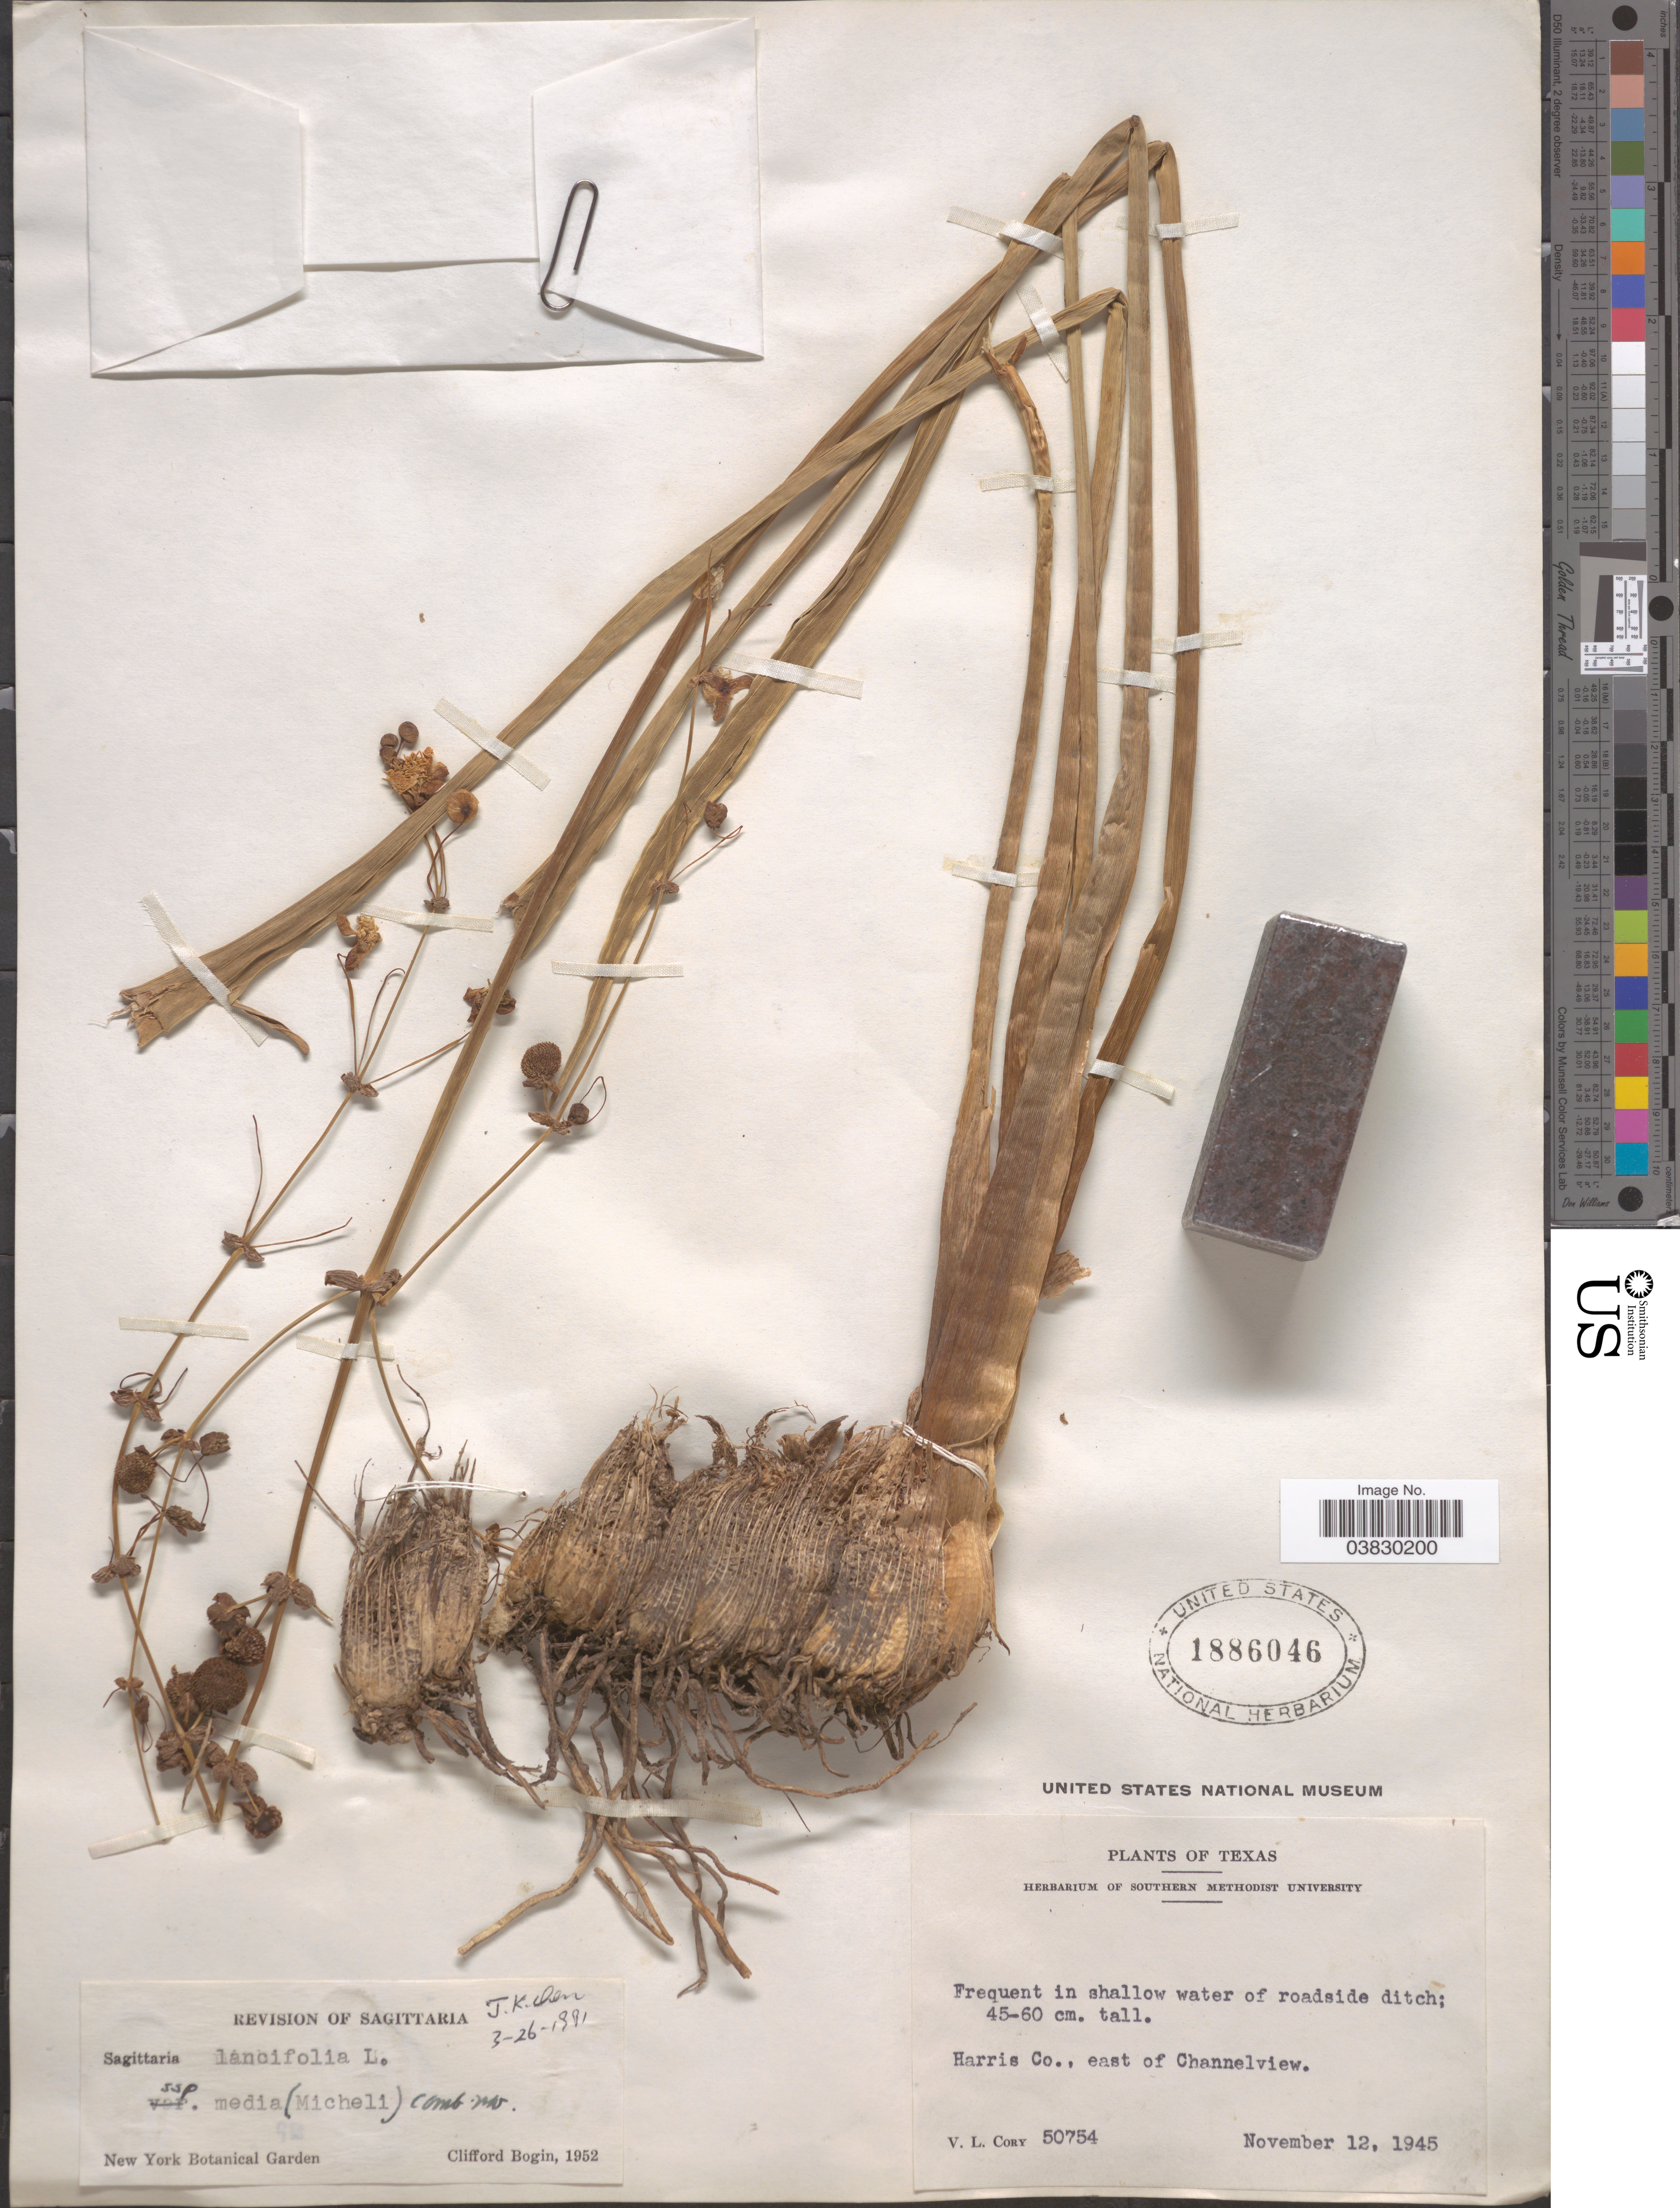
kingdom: Plantae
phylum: Tracheophyta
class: Liliopsida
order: Alismatales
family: Alismataceae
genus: Sagittaria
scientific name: Sagittaria lancifolia subsp. media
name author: (Micheli) Bogin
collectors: V. Cory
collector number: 50754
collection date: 1945-11-12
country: United States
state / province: Texas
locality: Harris Co., east of Channelview.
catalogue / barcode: US 1886046